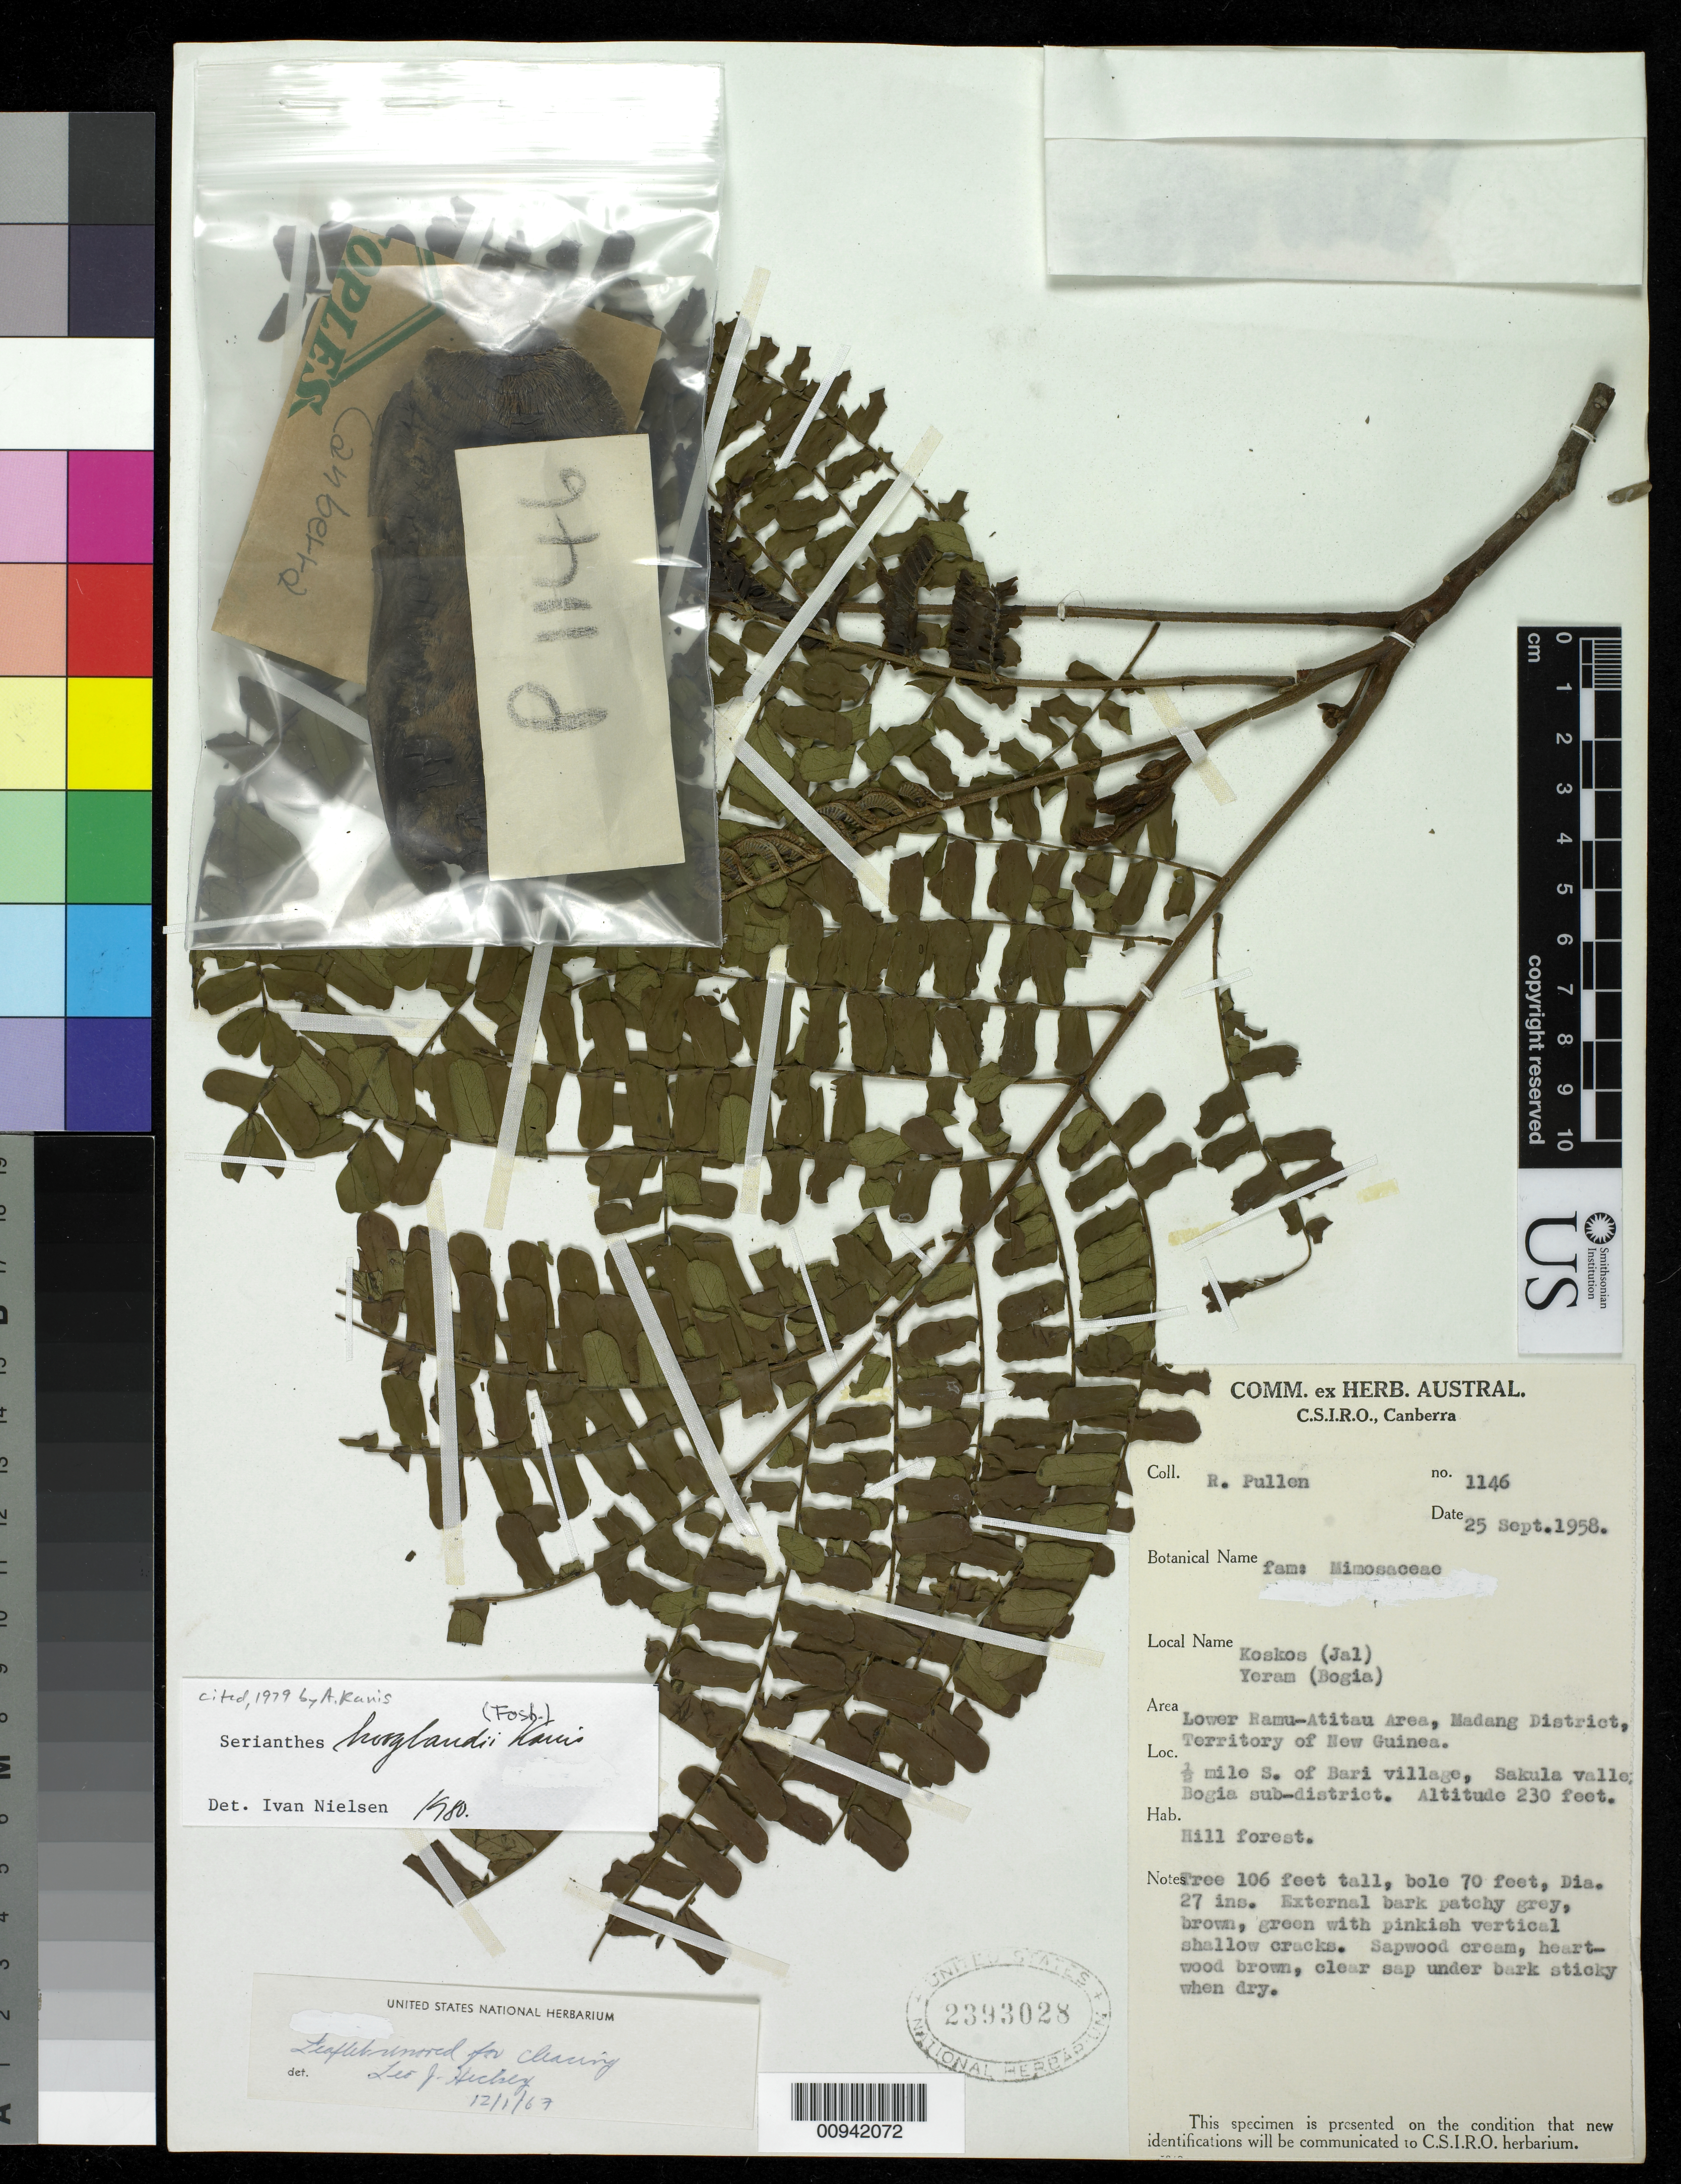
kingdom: Plantae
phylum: Tracheophyta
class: Magnoliopsida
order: Fabales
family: Fabaceae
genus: Serianthes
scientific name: Serianthes hooglandii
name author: (Fosberg) Kanis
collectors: R. Pullen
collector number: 1146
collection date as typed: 25 Sep 1958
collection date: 1958-09-25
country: Papua New Guinea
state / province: Madang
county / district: Ramu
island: New Guinea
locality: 1/2 mile S of Bari village, Sakula balley, Bogia sub-district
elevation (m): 70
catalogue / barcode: US 2393028